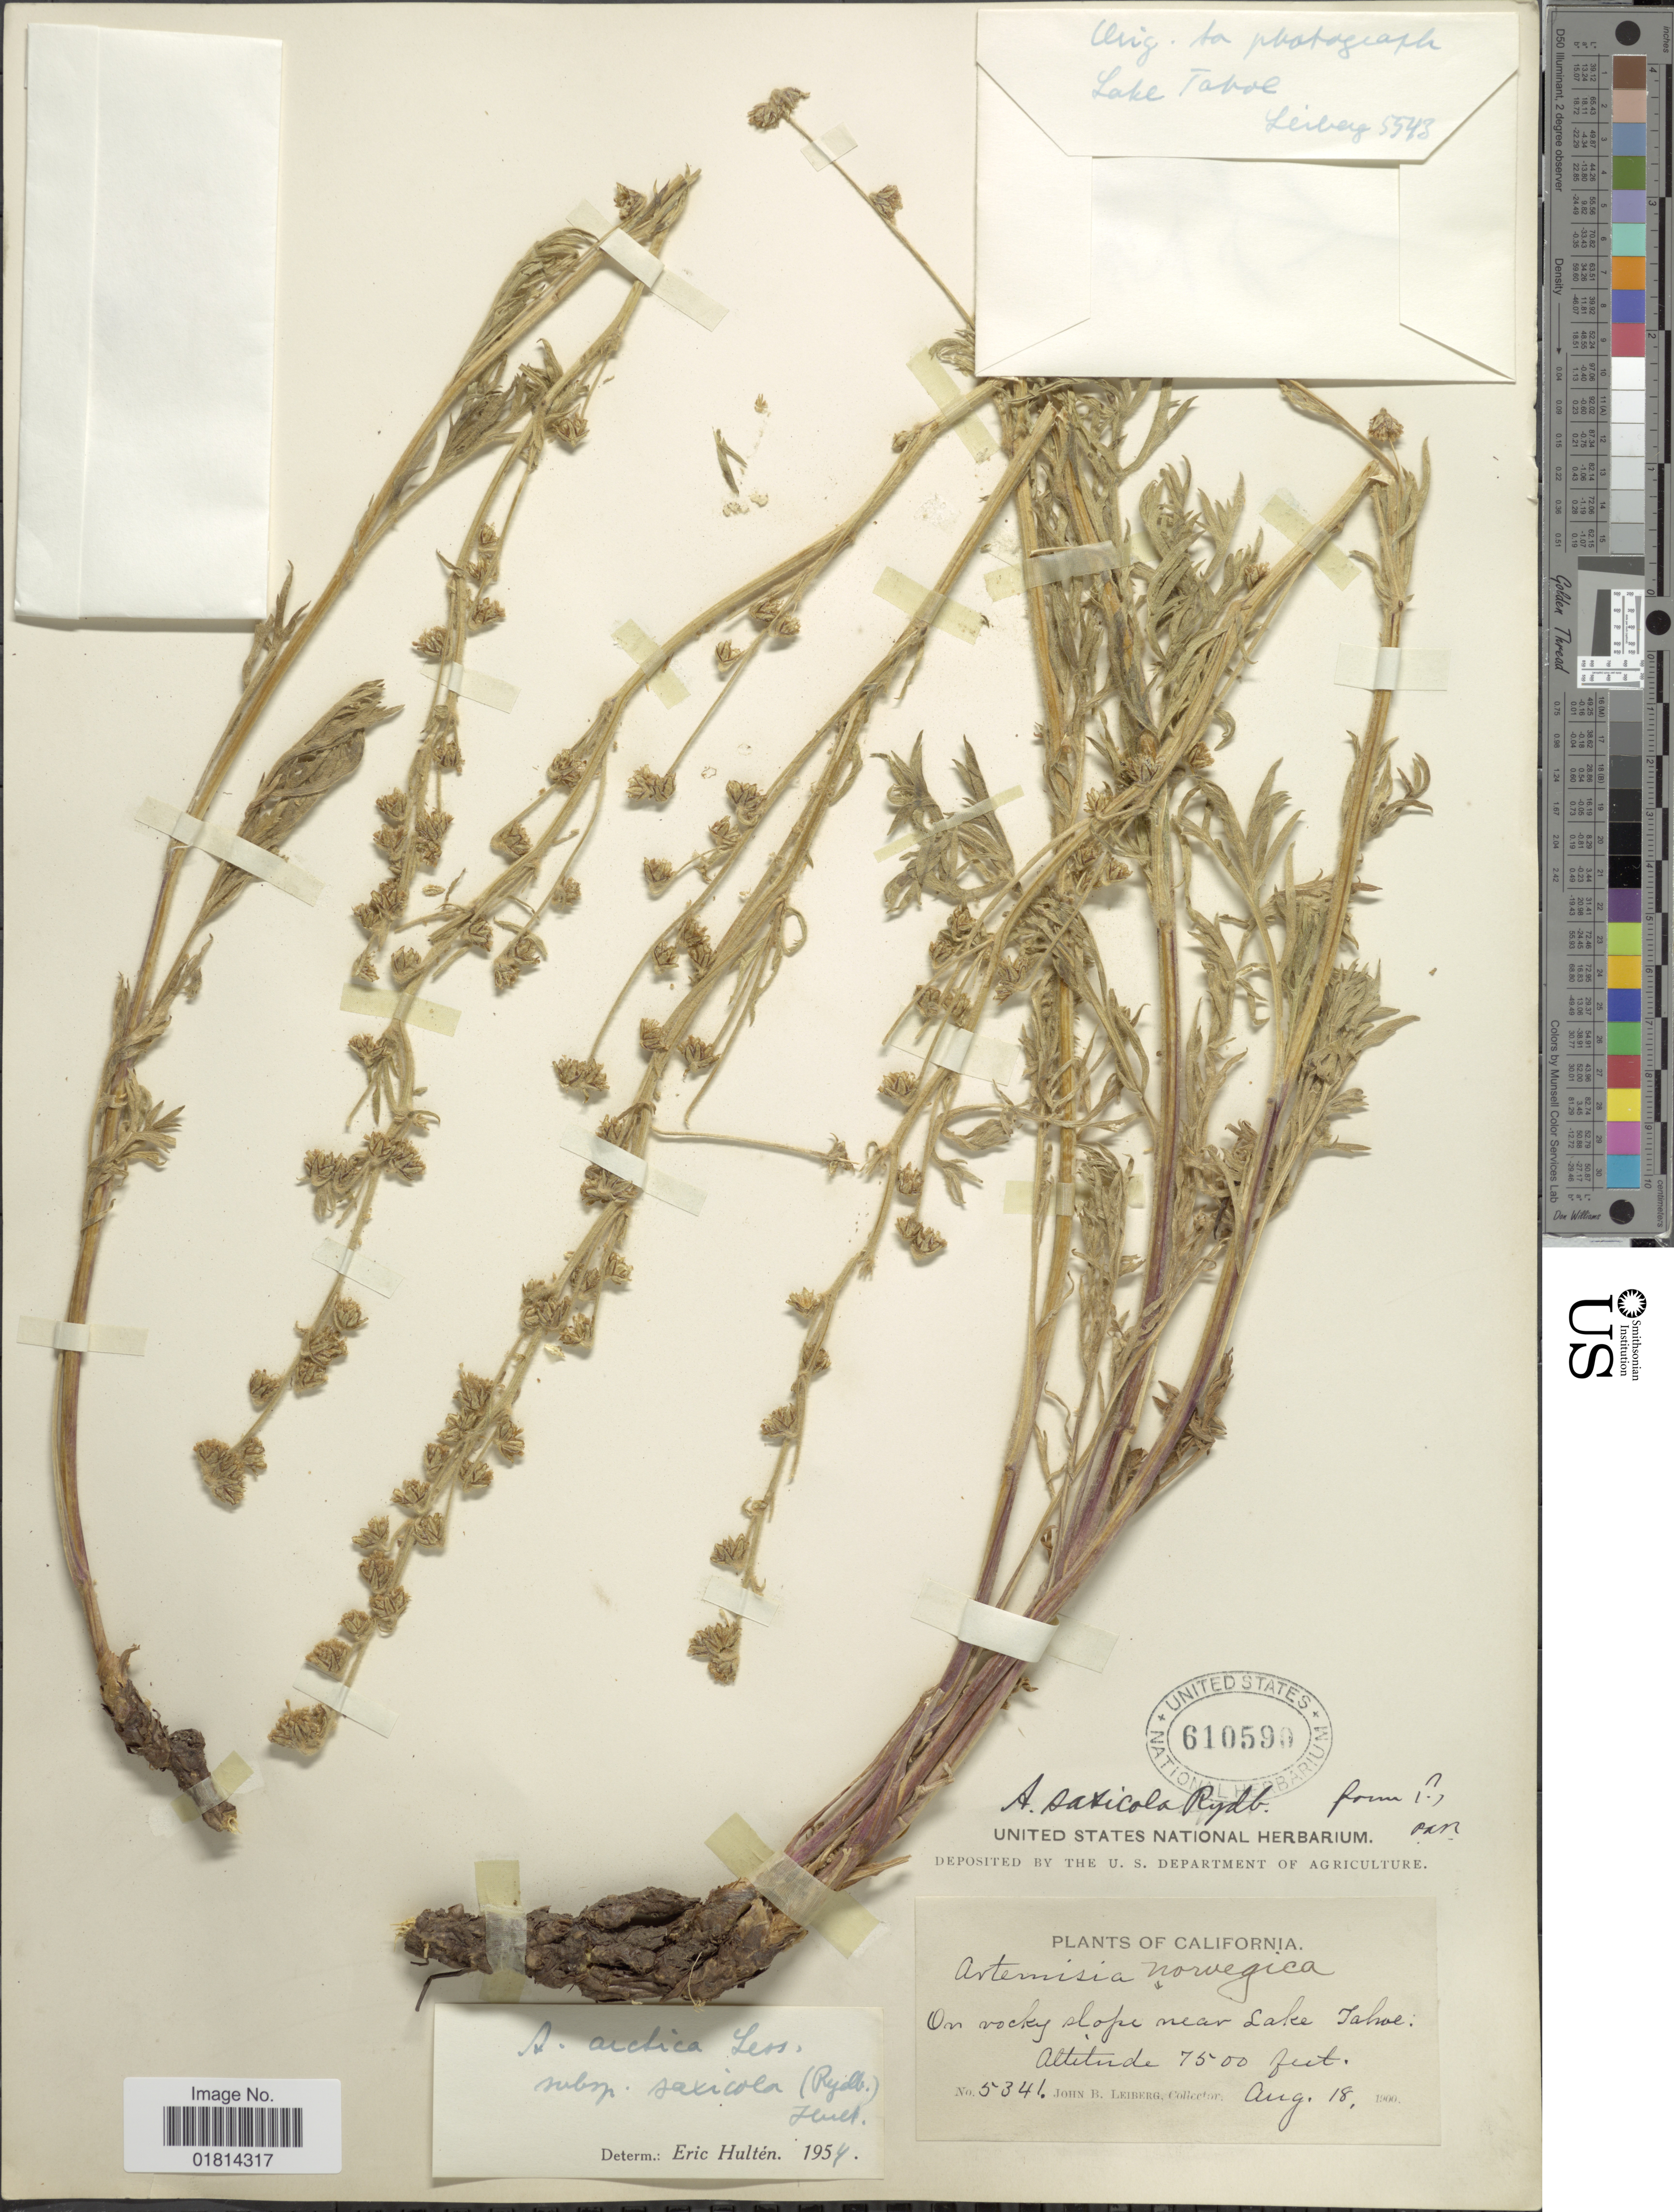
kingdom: Plantae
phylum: Tracheophyta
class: Magnoliopsida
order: Asterales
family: Asteraceae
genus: Artemisia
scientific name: Artemisia arctica subsp. saxicola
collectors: J. B. Leiberg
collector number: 5341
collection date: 1900-08-18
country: United States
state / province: California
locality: On rocky slope near Lake Tahoe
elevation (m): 2286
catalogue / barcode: US 610590